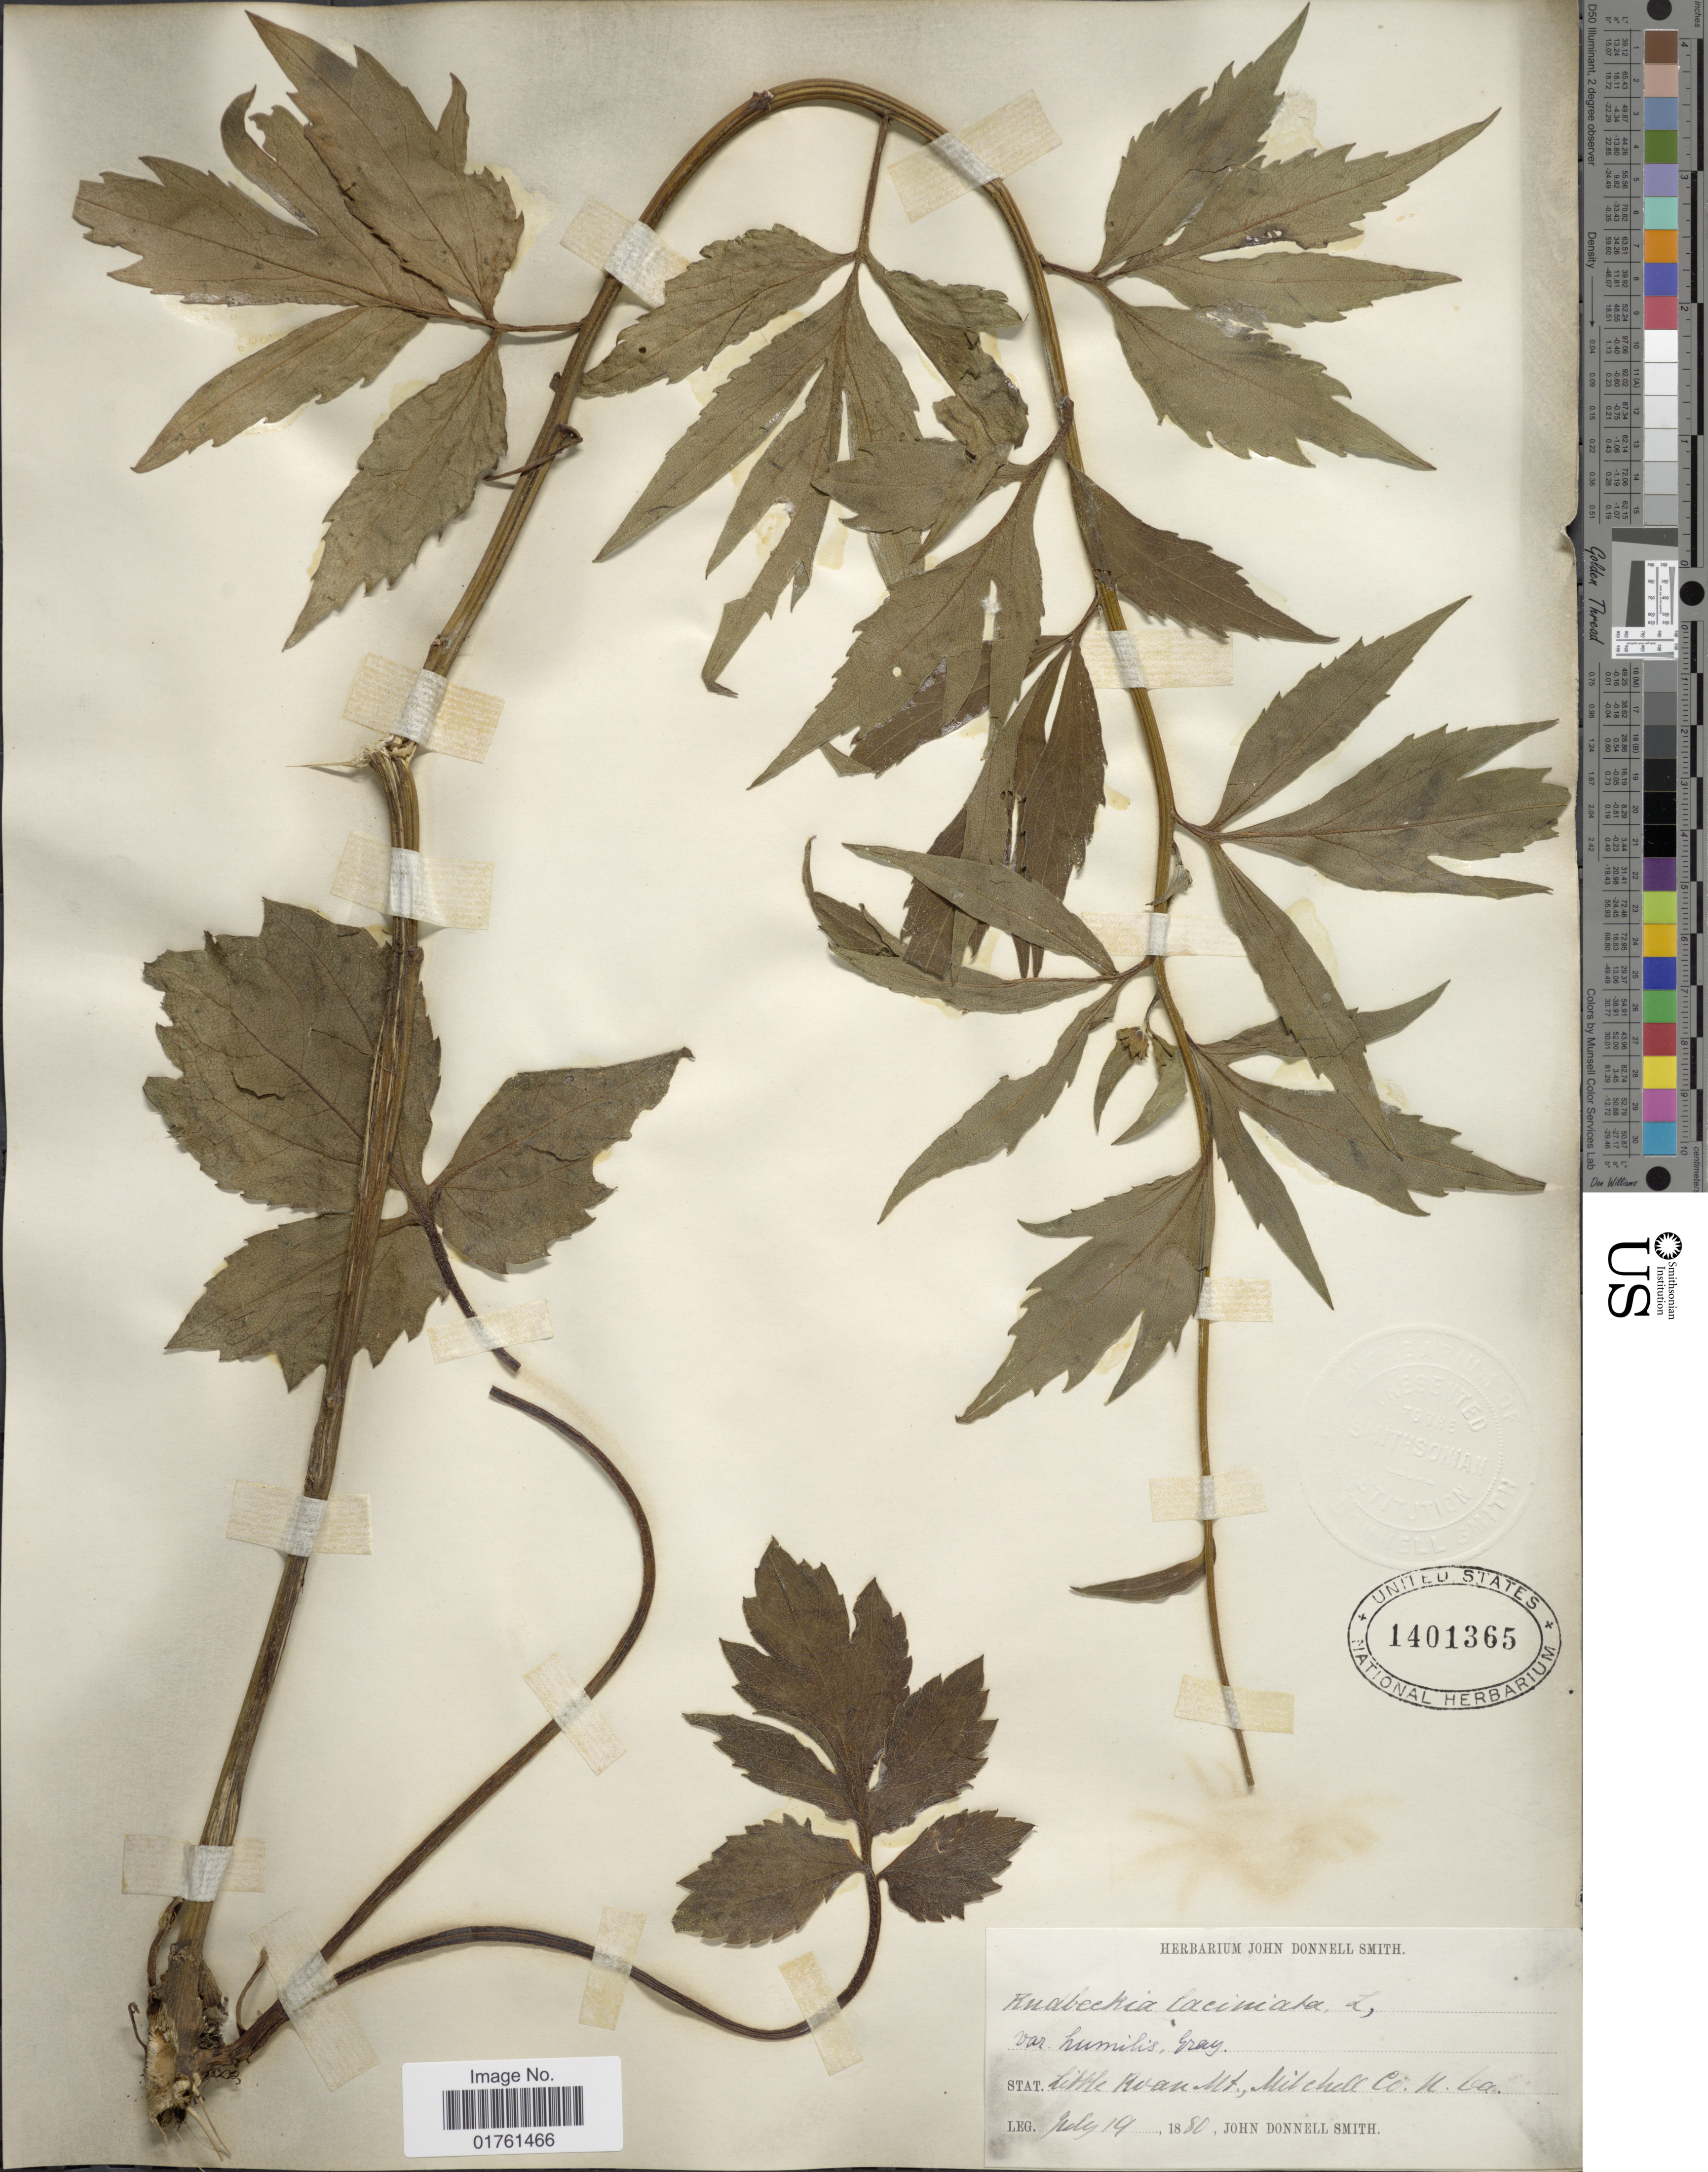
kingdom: Plantae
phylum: Tracheophyta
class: Magnoliopsida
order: Asterales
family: Asteraceae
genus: Rudbeckia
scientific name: Rudbeckia laciniata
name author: L.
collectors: J. Donnell Smith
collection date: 1880-07-19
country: United States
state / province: North Carolina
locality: Little Roan Mt., Mitchell Co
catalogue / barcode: US 1401365